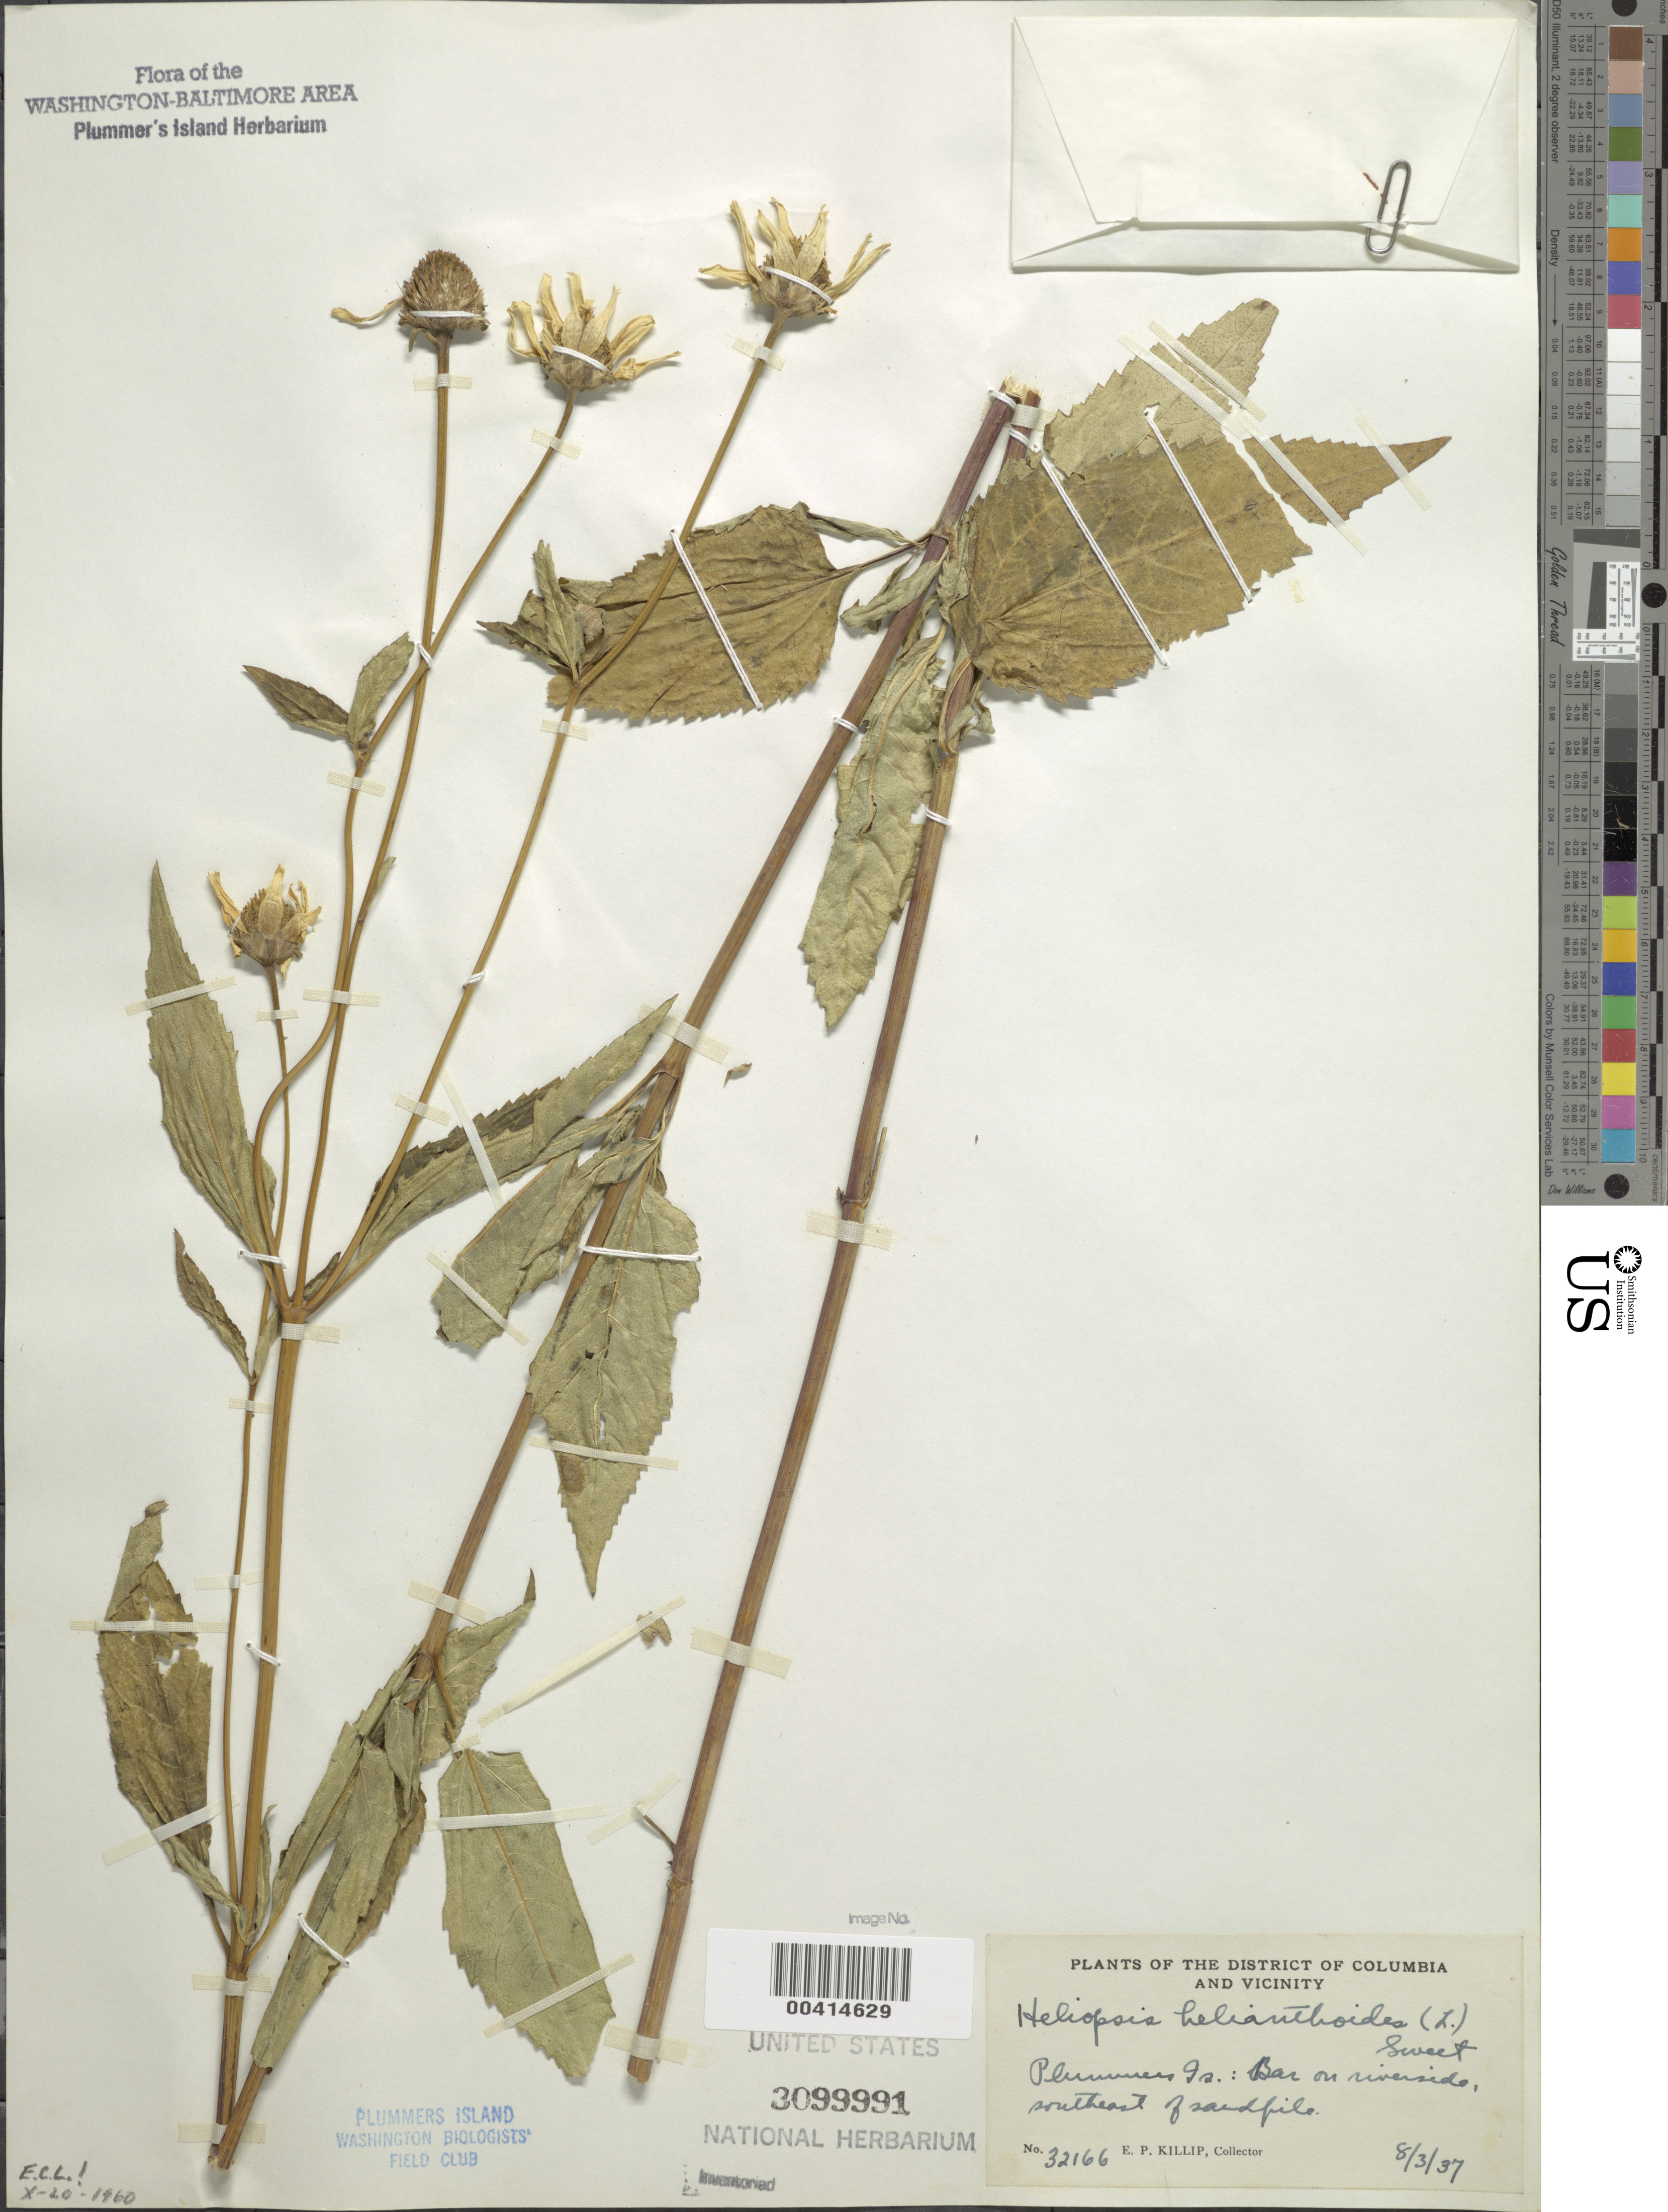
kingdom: Plantae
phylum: Tracheophyta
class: Magnoliopsida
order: Asterales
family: Asteraceae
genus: Heliopsis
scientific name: Heliopsis helianthoides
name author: (L.) Sweet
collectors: E. P. Killip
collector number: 32166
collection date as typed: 03 Aug 1937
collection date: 1937-08-03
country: United States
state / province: Maryland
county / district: Montgomery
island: Plummers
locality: Plummer's Island; Bar on riverside southeast of sandpile C. & O. Canal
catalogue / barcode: US 3099991